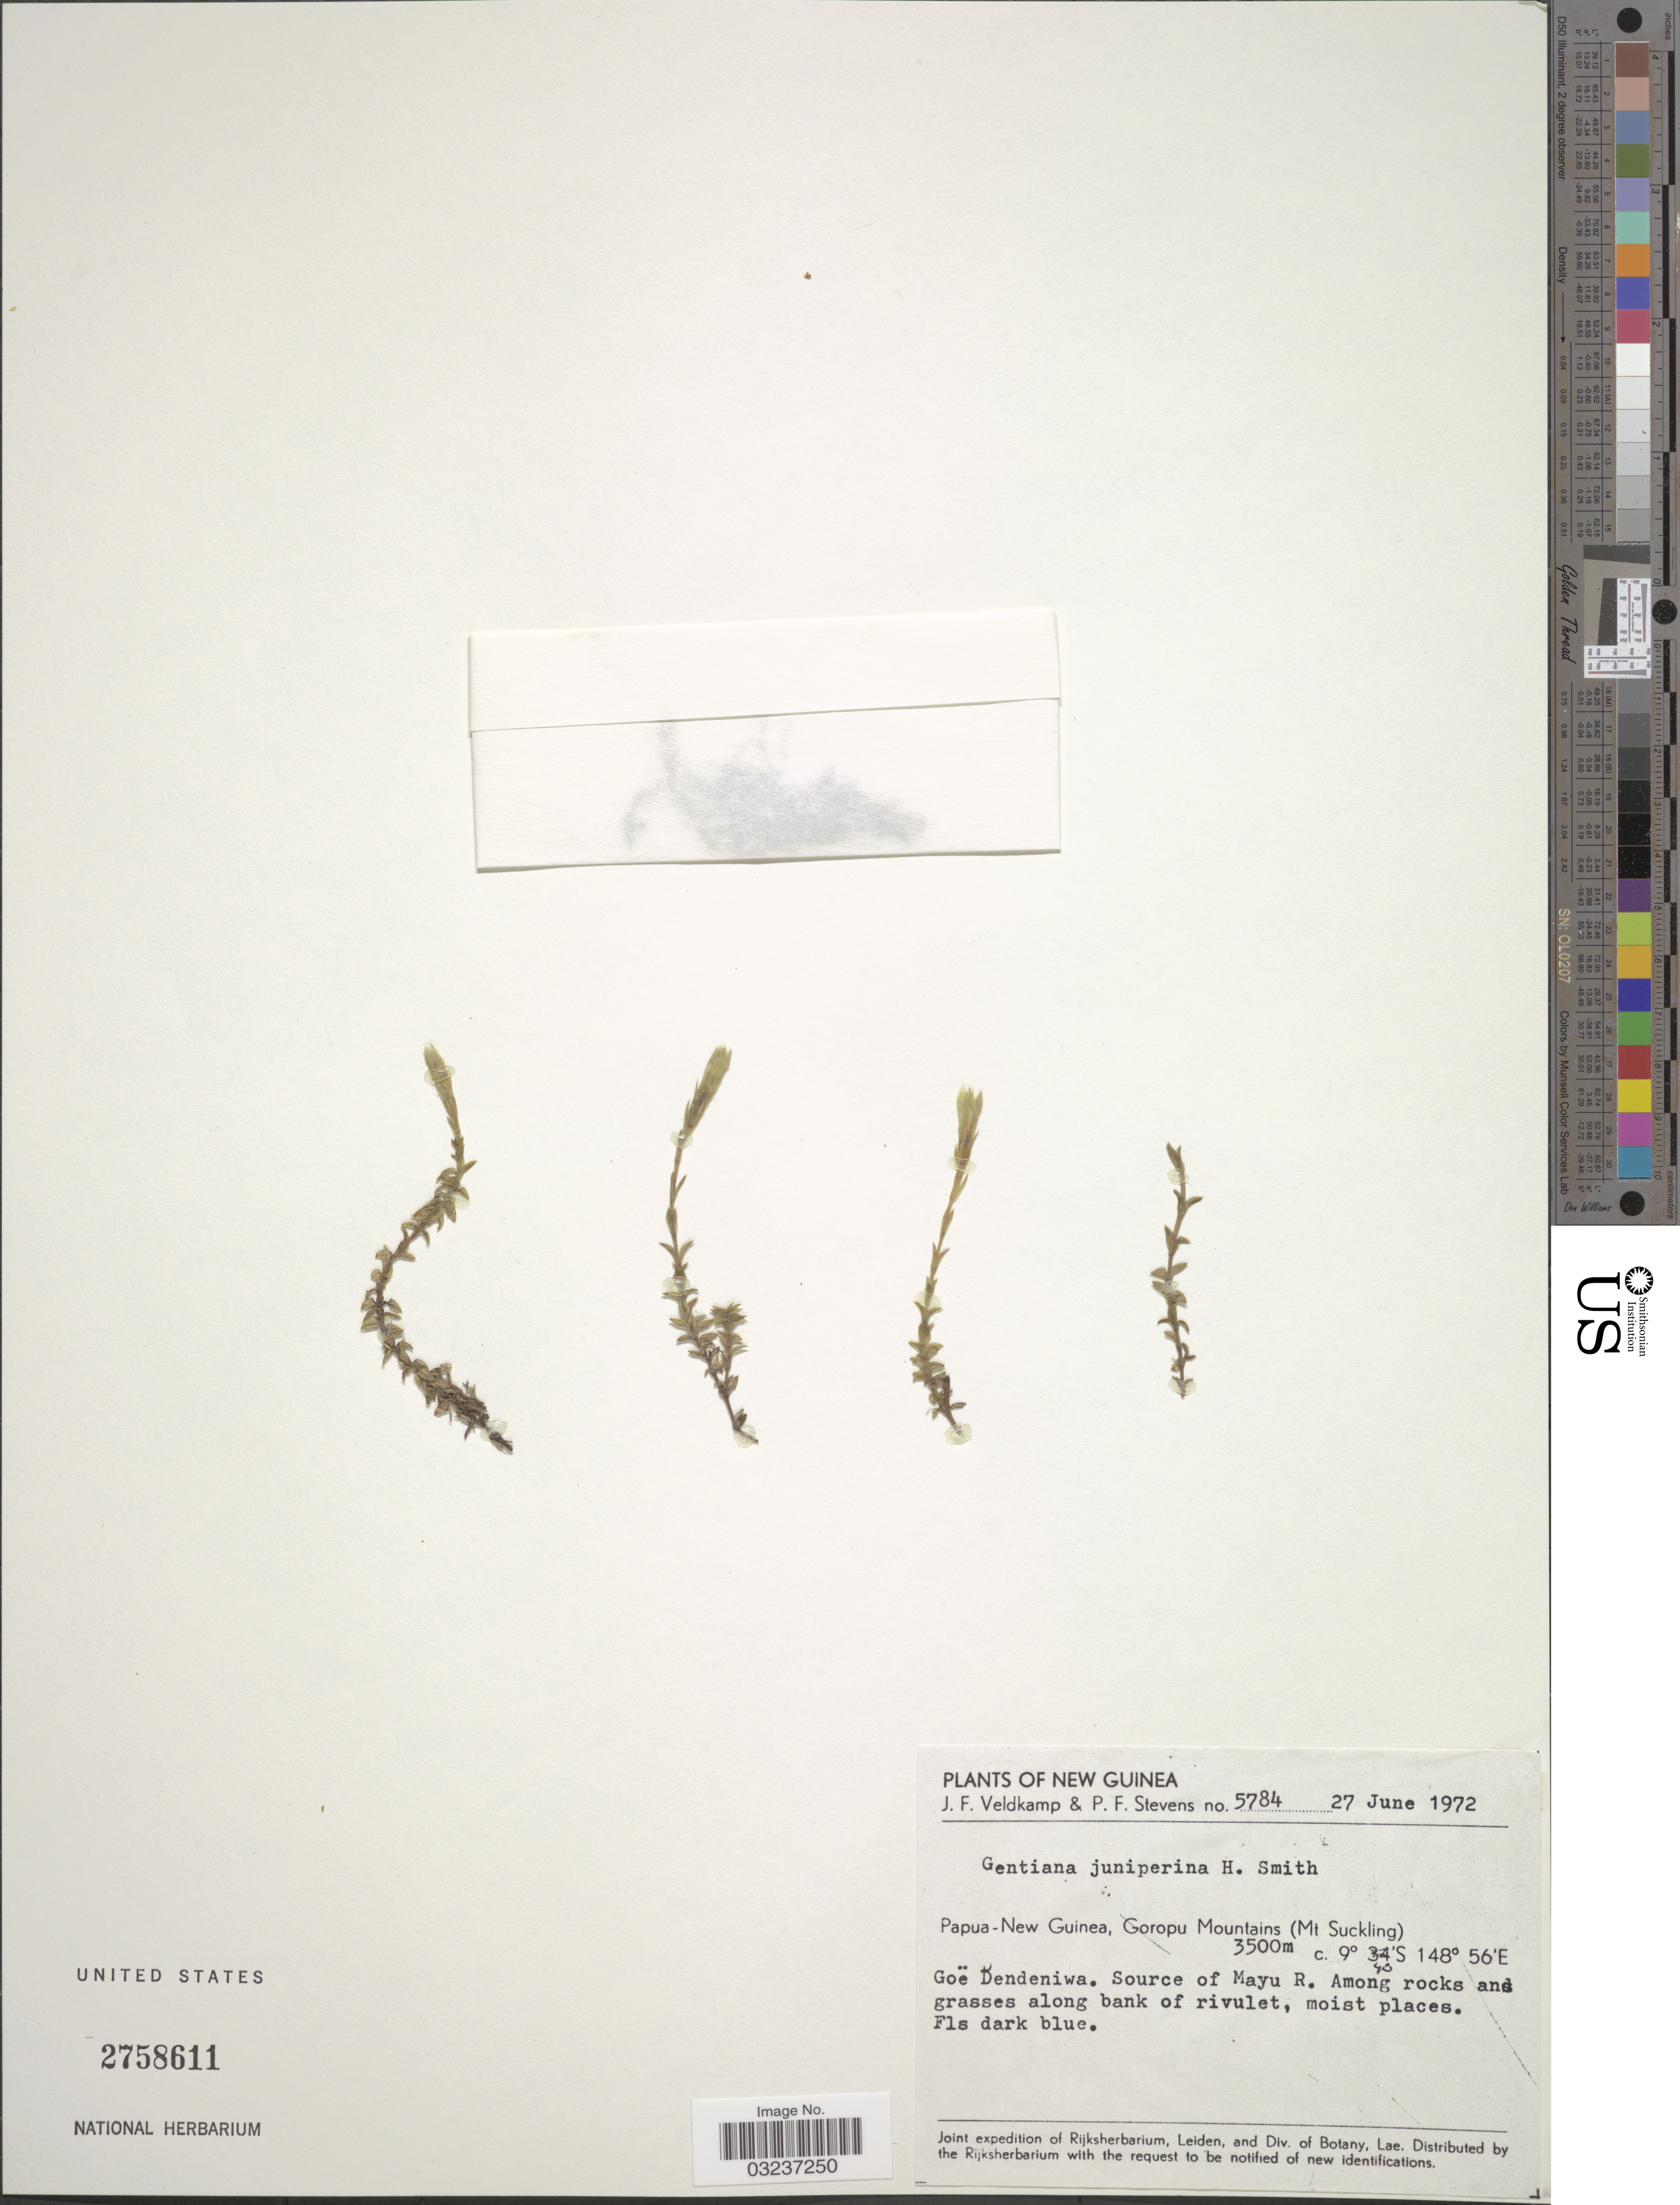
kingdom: Plantae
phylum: Tracheophyta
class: Magnoliopsida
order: Gentianales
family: Gentianaceae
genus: Gentiana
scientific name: Gentiana juniperina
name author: Harry Sm.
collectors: J. F. Veldkamp & P. F. Stevens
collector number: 5784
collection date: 1972-06-27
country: Papua New Guinea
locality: New Guinea. Goropu Mountains (Mt. Suckling). Goë Dendeniwa. Source of Mayu R.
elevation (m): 3500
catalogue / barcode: US 2758611